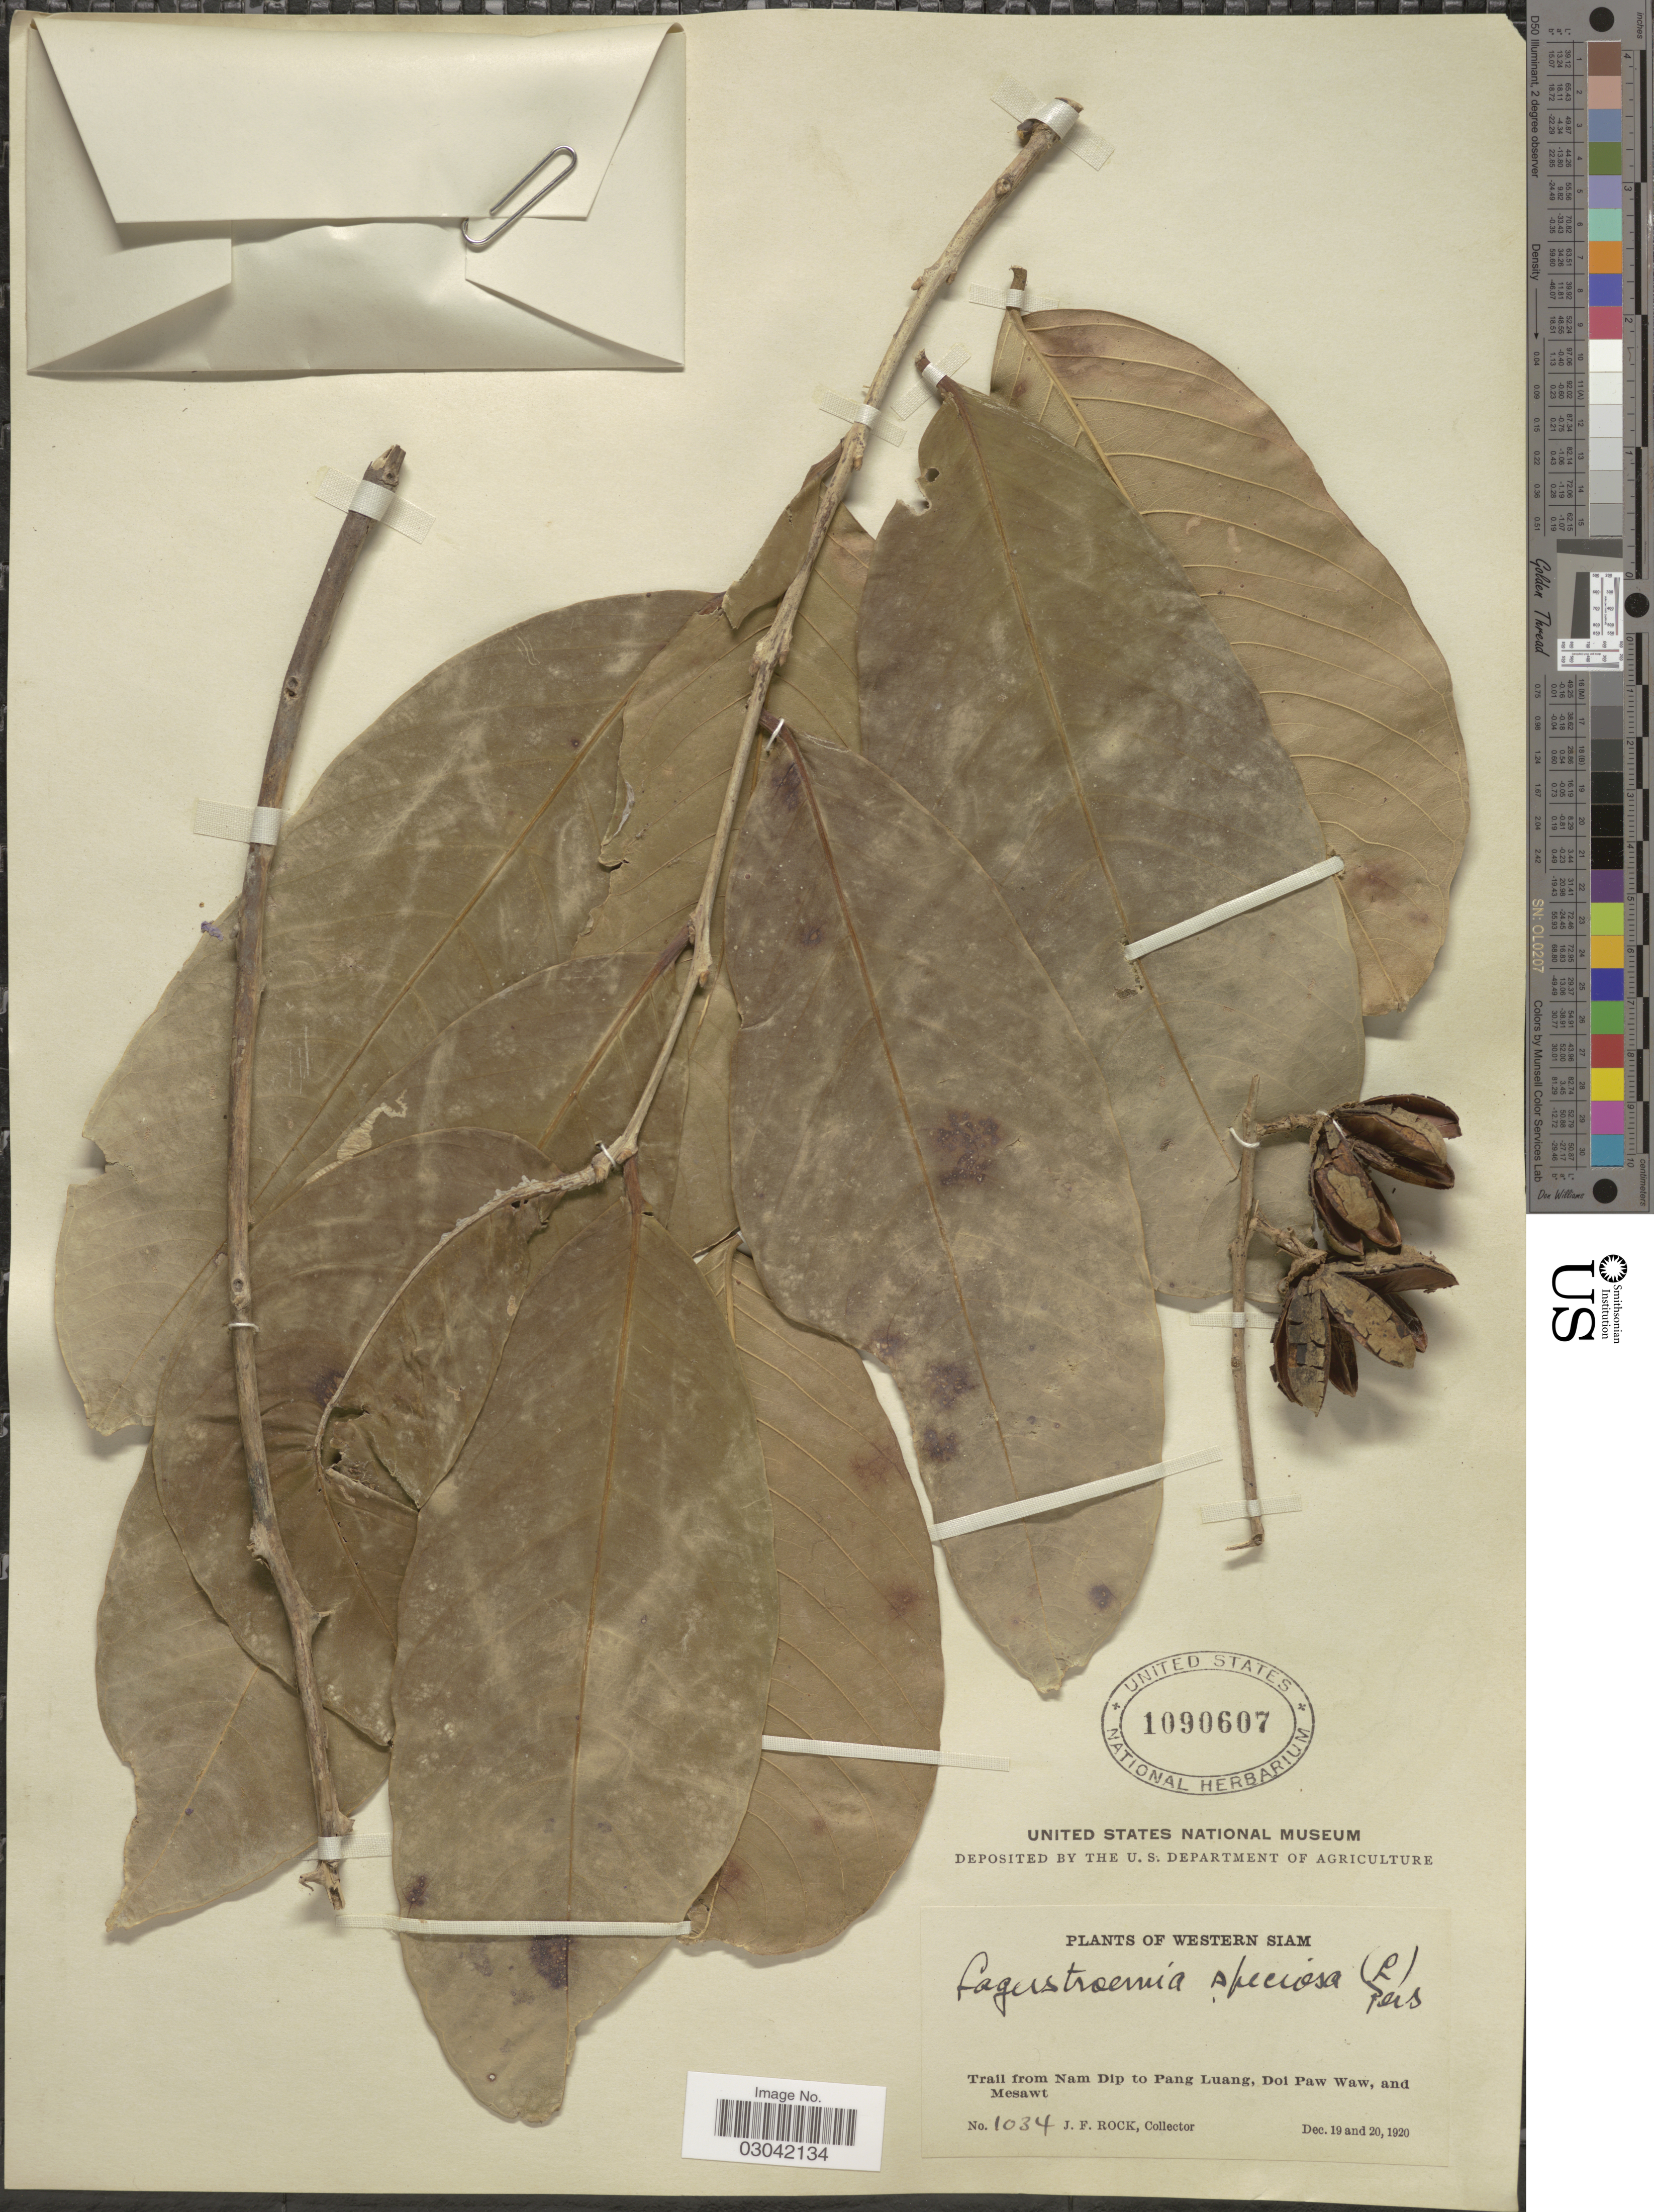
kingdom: Plantae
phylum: Tracheophyta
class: Magnoliopsida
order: Myrtales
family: Lythraceae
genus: Lagerstroemia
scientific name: Lagerstroemia speciosa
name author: (L.) Pers.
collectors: J. Rock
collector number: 1034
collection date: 1920-12-19/1920-12-20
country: Thailand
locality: Western Siam. Trail from Nam Dip to Pang Luang, Doi Paw Waw, and Mesawt.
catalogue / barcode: US 1090607